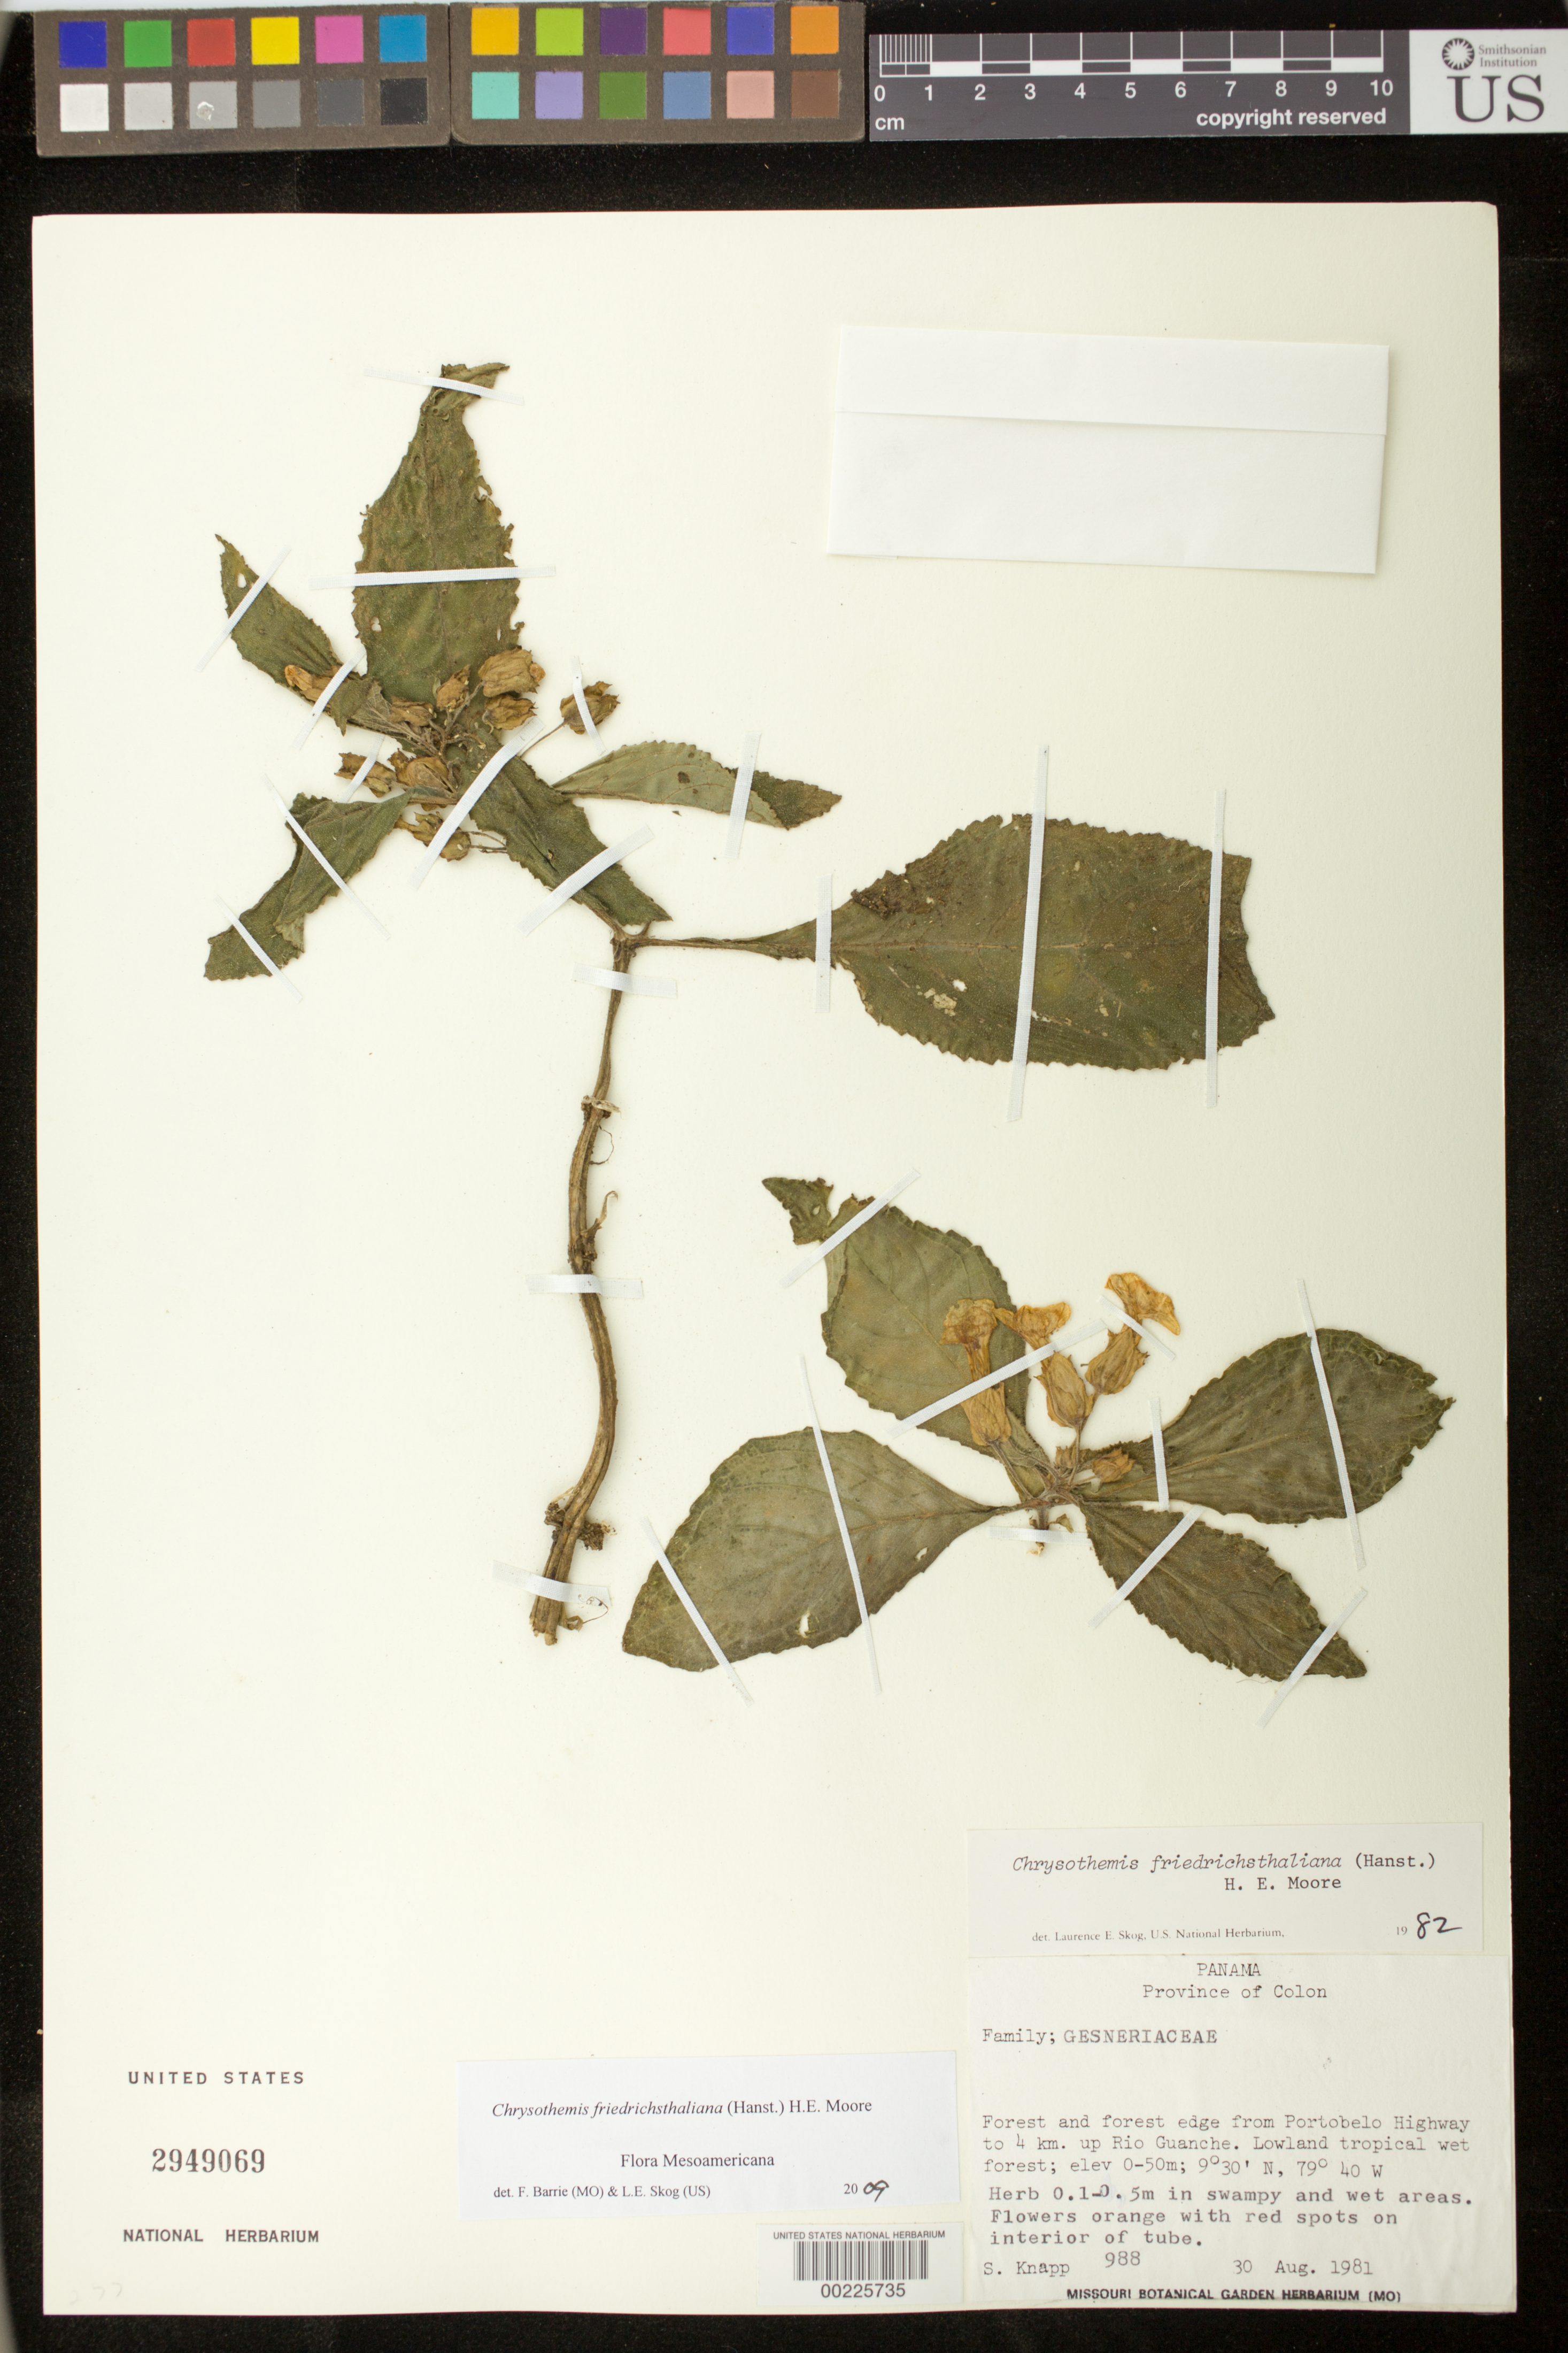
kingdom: Plantae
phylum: Tracheophyta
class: Magnoliopsida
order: Lamiales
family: Gesneriaceae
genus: Chrysothemis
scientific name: Chrysothemis friedrichsthaliana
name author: (Hanst.) H.E. Moore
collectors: S. Knapp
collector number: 988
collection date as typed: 30 Aug 1981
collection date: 1981-08-30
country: Panama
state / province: Colón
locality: From Portobelo highway to 4 km up Rio Guanche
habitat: Forest and forest edge, lowland tropical wet forest; in swampy and wet areas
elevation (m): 0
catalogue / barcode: US 2949069